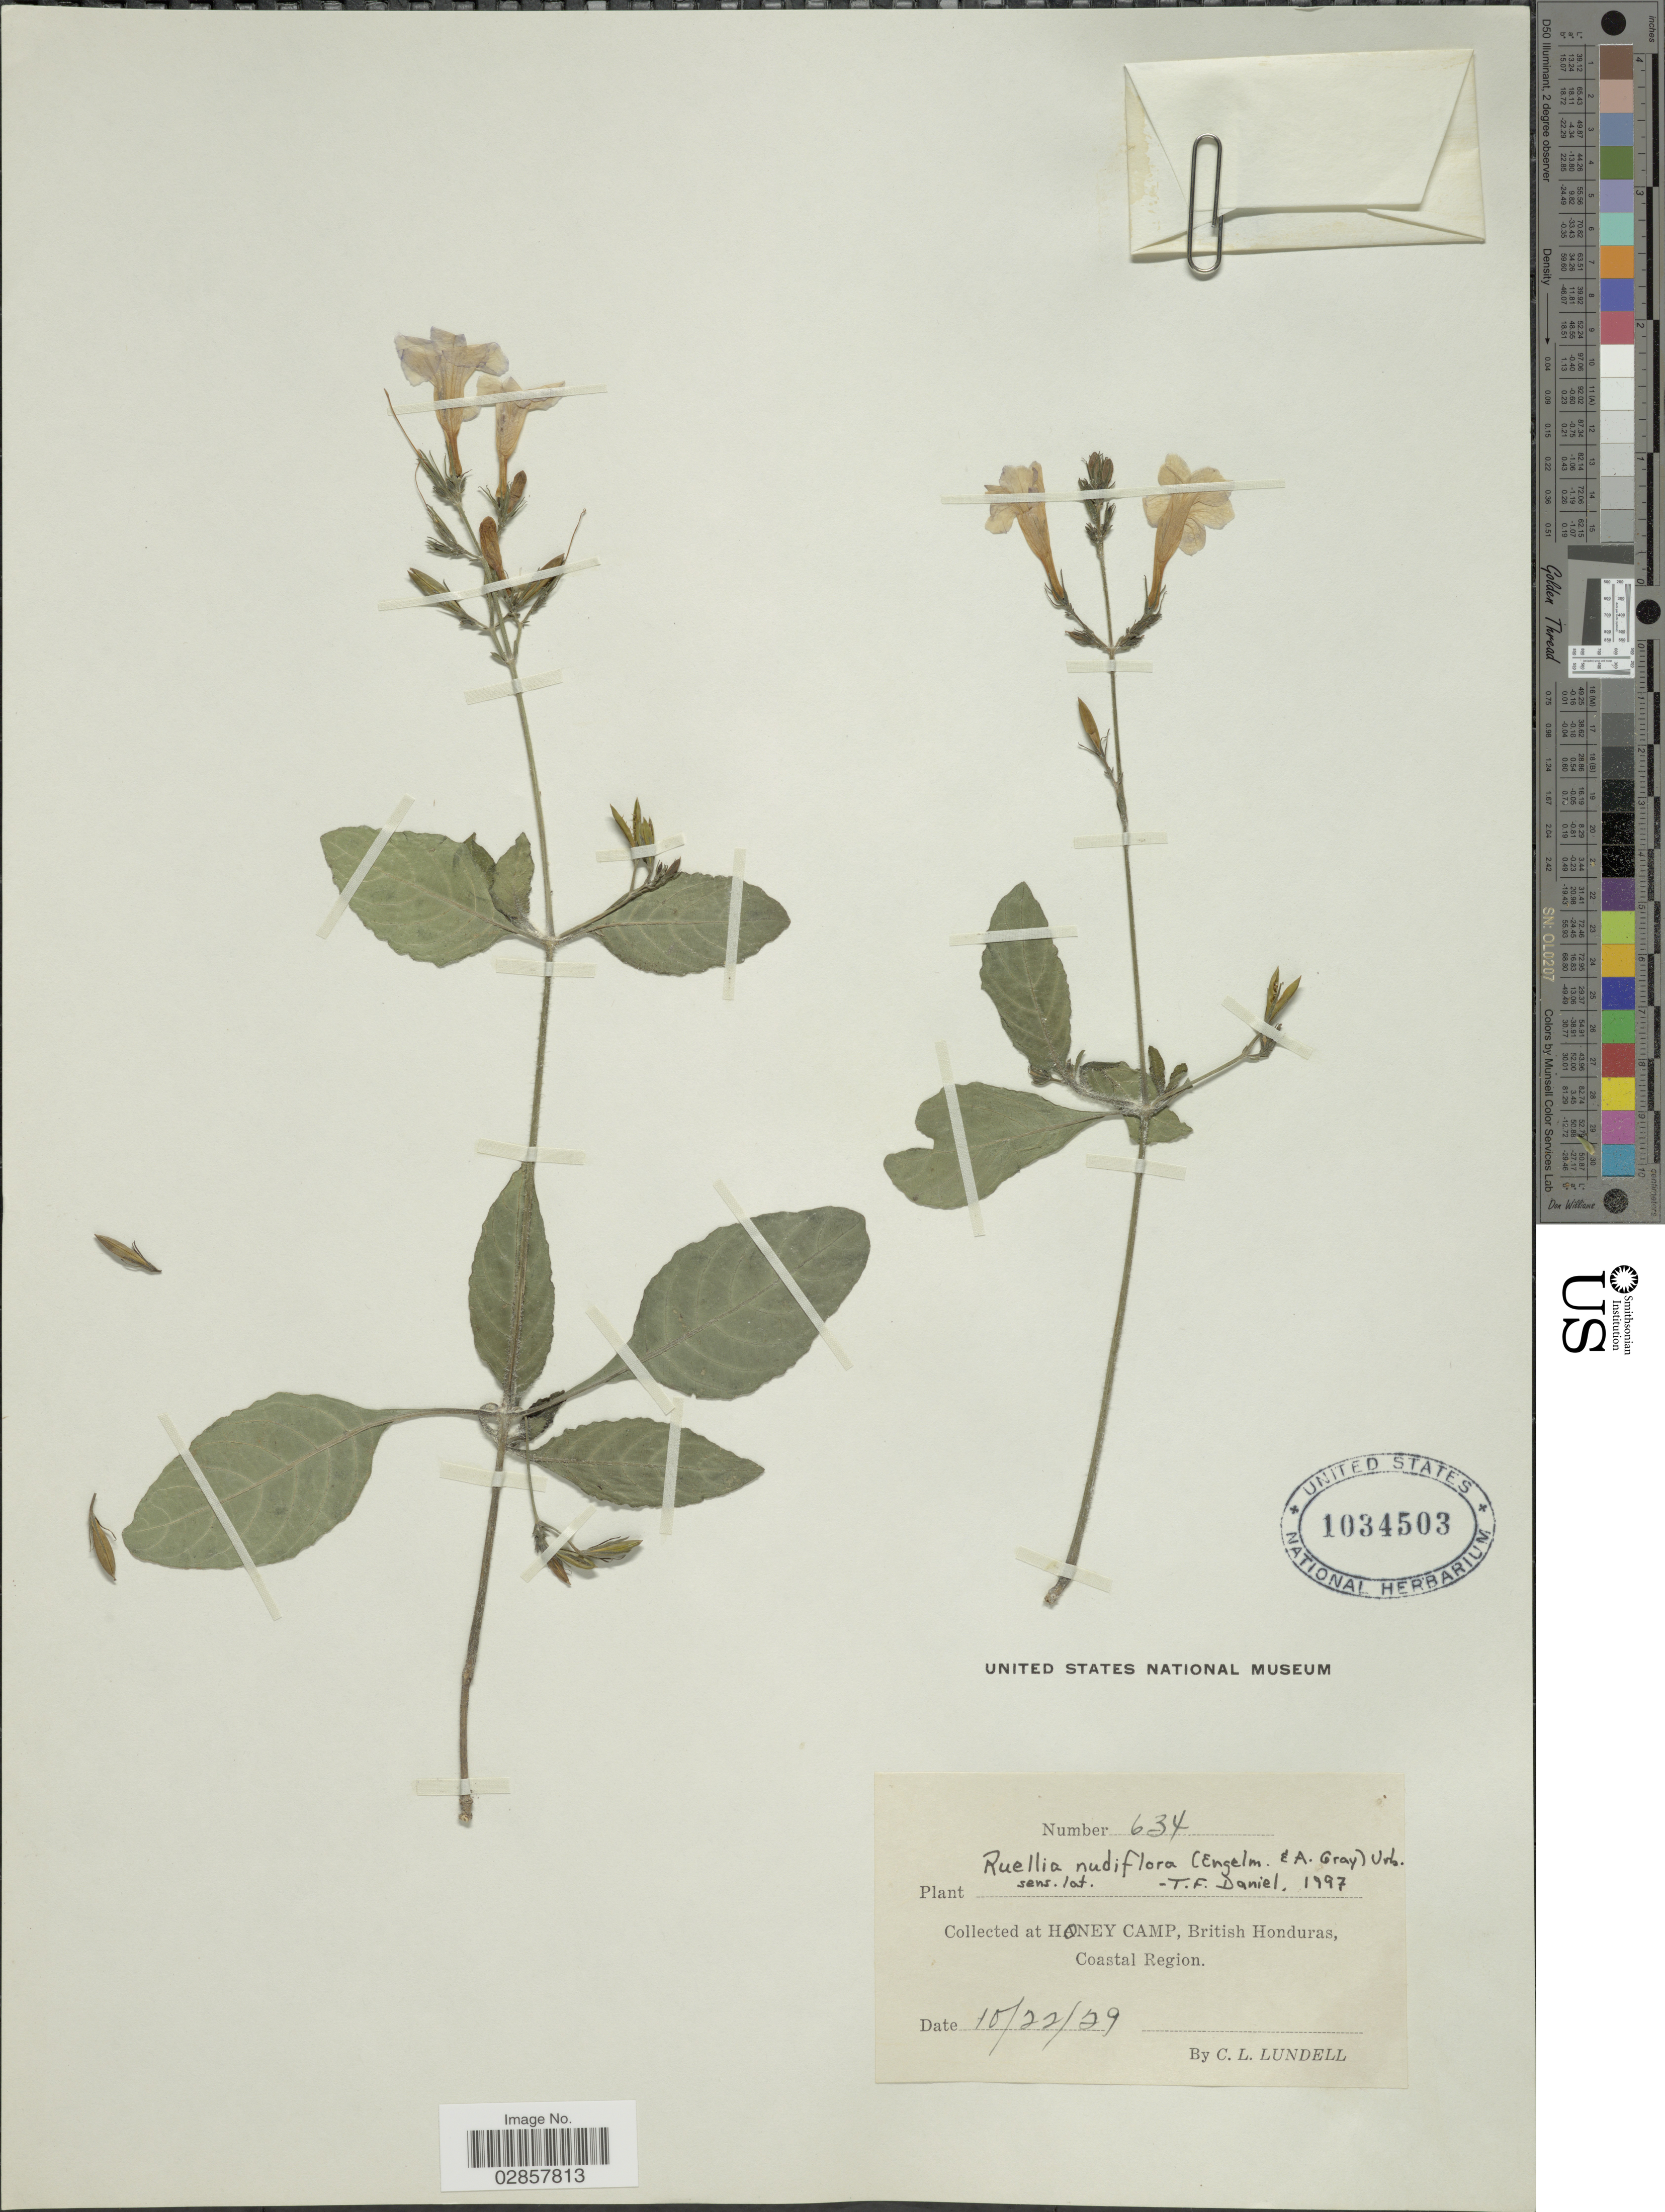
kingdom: Plantae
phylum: Tracheophyta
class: Magnoliopsida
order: Lamiales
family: Acanthaceae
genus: Ruellia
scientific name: Ruellia nudiflora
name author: (Engelm. & A. Gray) Urb.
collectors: C. L. Lundell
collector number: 634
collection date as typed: Transcribed d/m/y: 22/10/29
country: Belize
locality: Honey Camp, British Honduras, Coastal Region.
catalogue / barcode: US 1034503